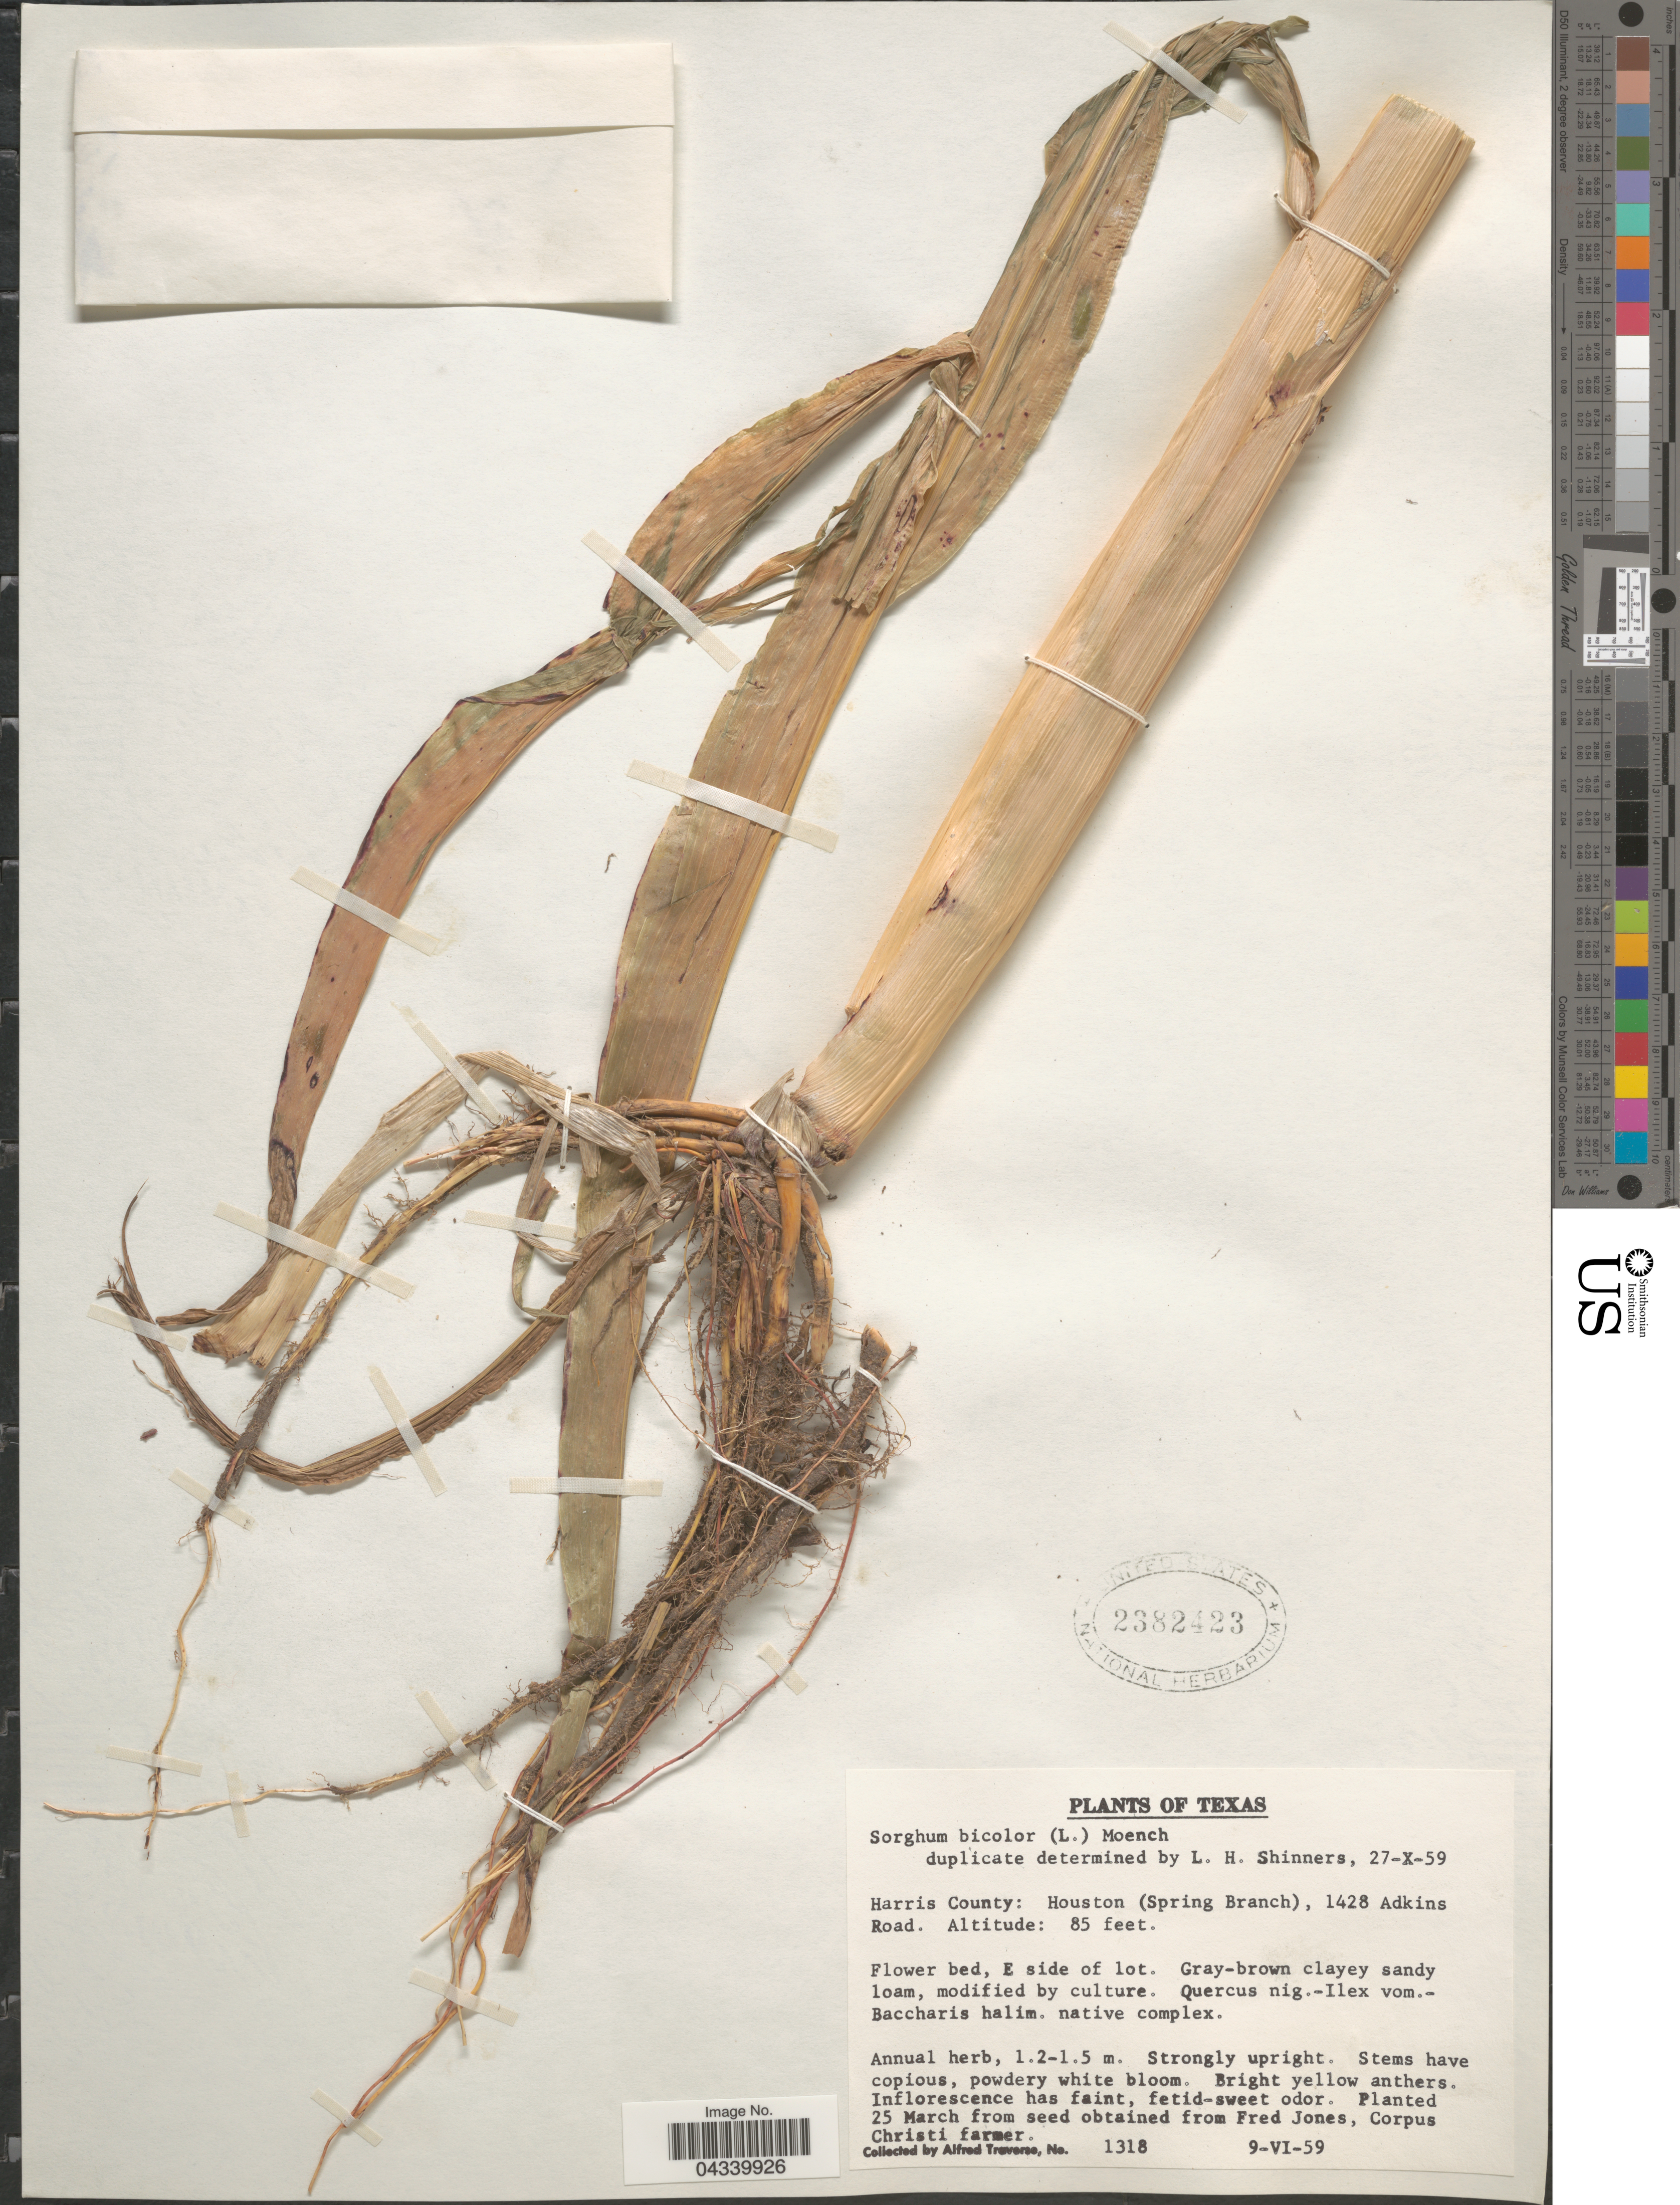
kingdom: Plantae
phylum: Tracheophyta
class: Liliopsida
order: Poales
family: Poaceae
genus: Sorghum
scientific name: Sorghum bicolor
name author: (L.) Moench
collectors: A. Traverse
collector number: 1318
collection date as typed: Transcribed d/m/y: 9/6/59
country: United States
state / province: Texas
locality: Harris County: Houston (Spring Branch), 1428 Adkins Road. E side of lot.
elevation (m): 26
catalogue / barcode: US 2382423